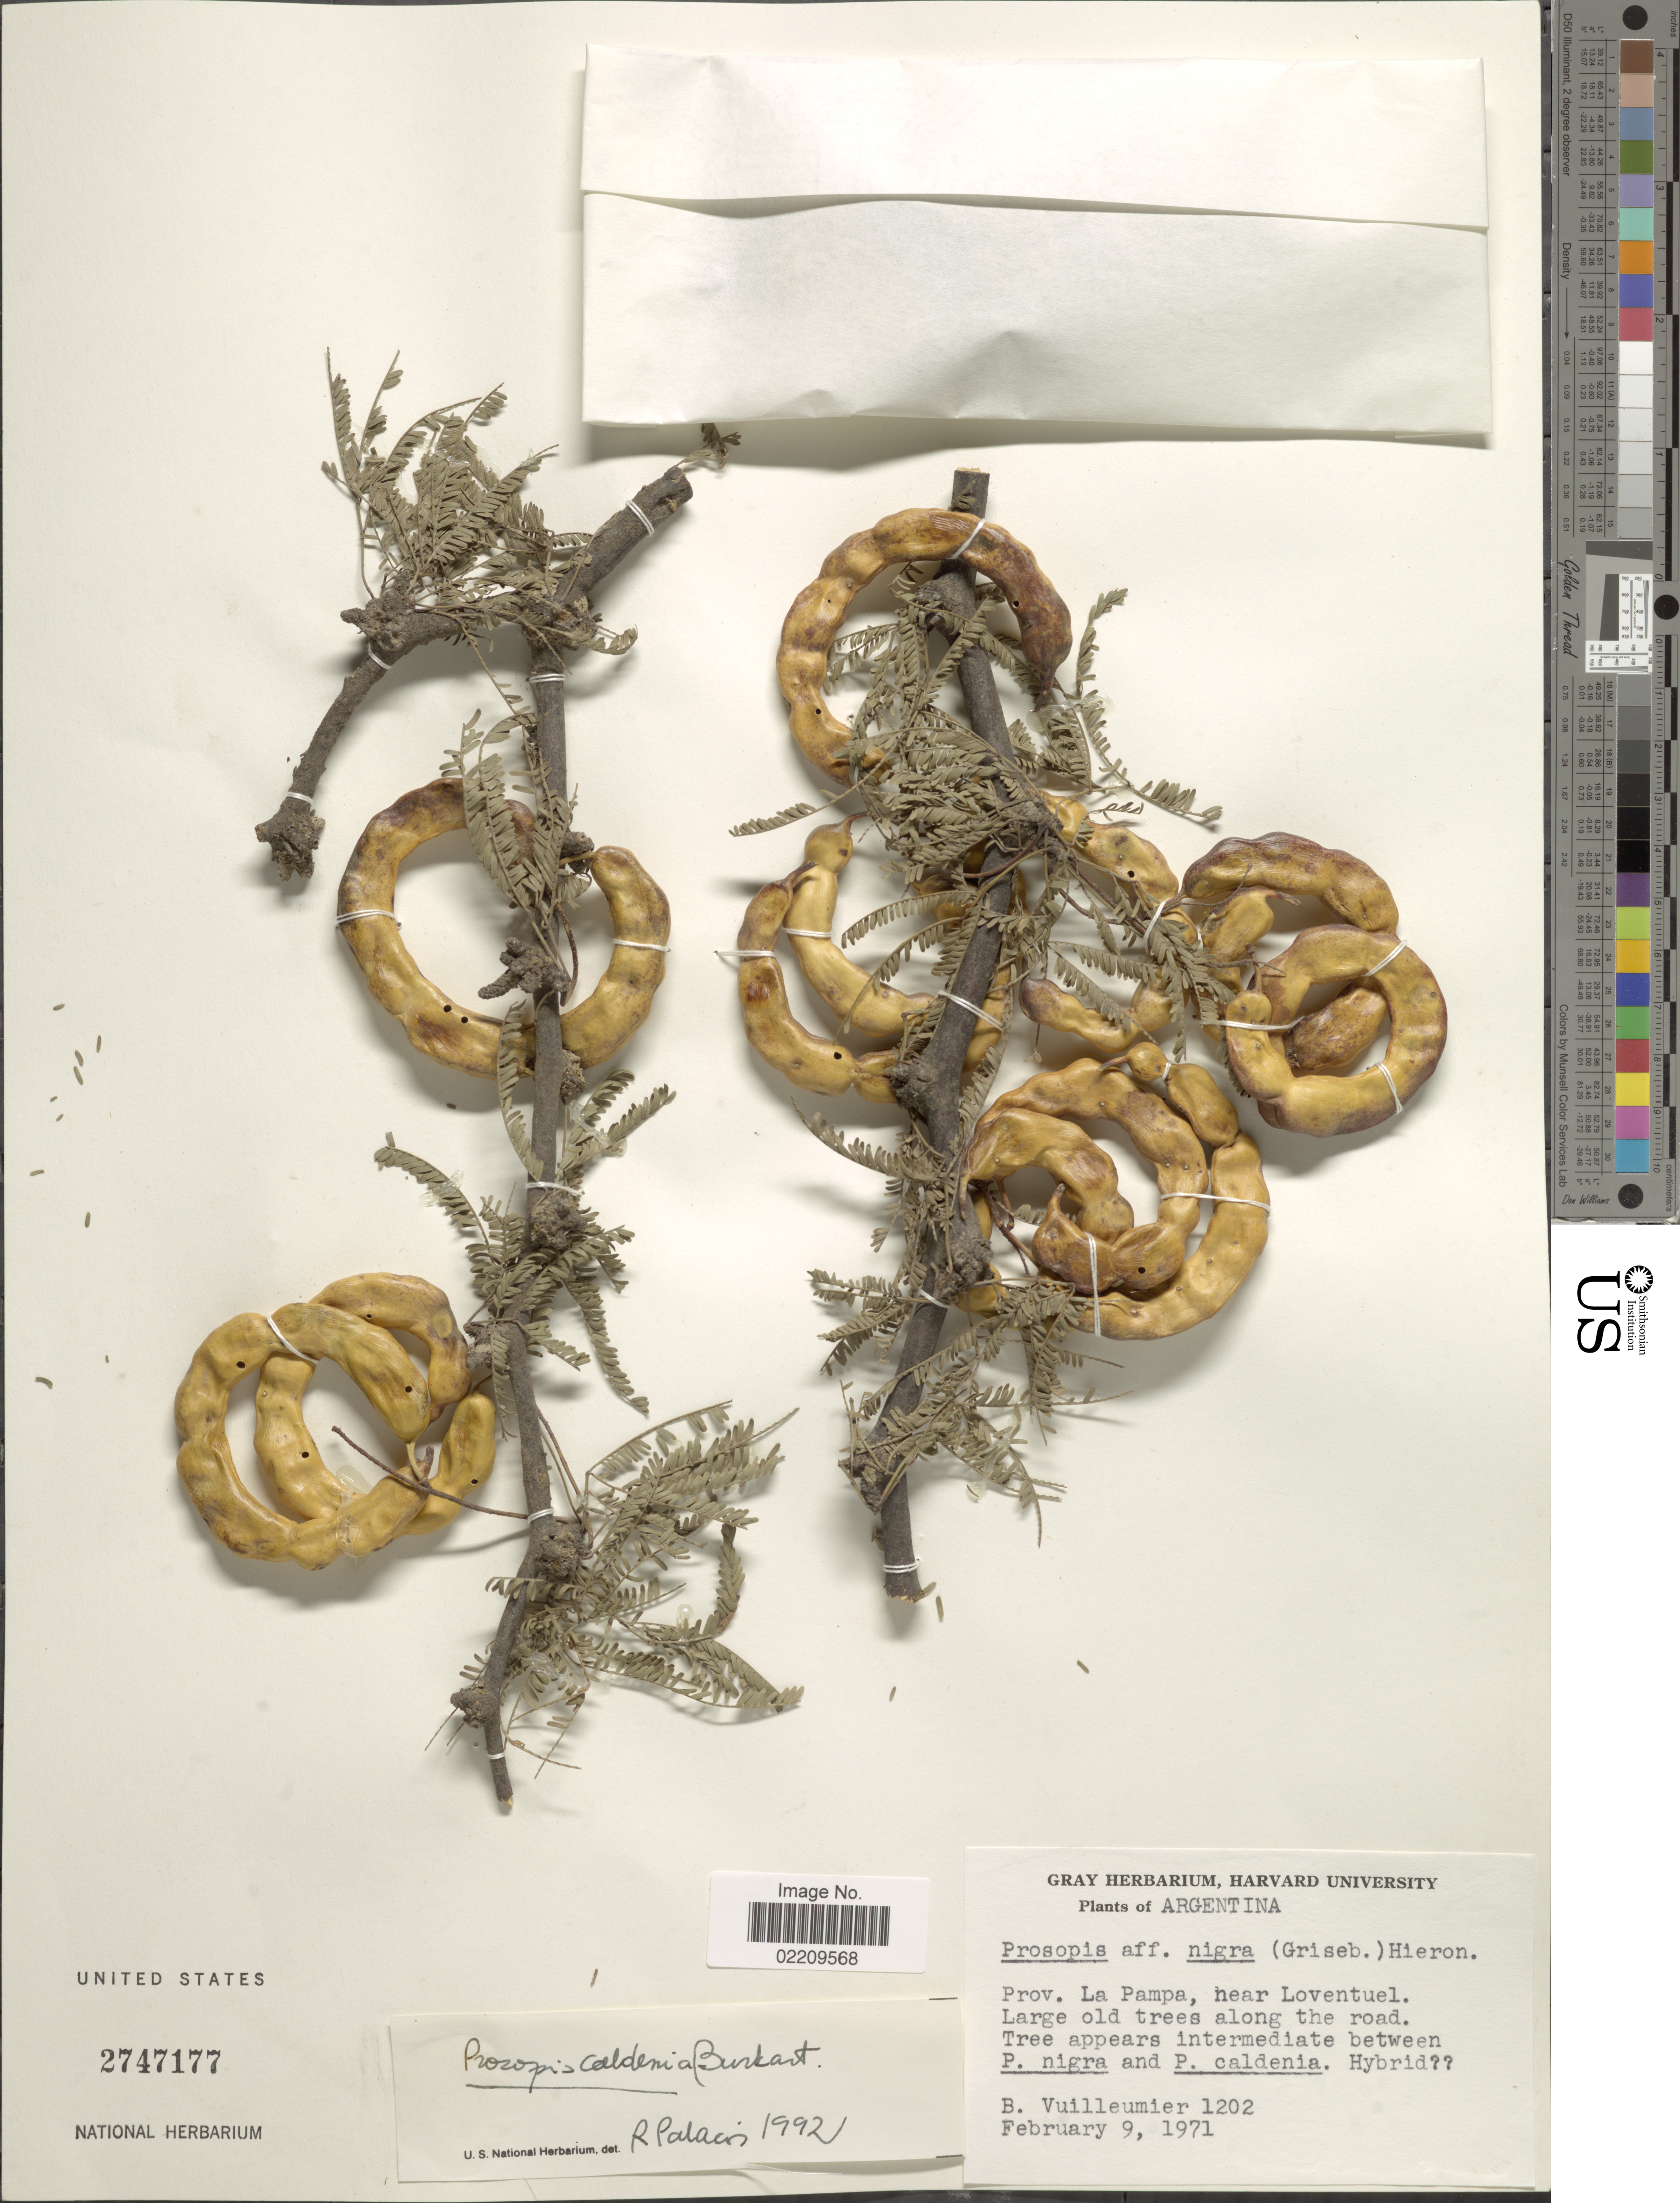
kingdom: Plantae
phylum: Tracheophyta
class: Magnoliopsida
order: Fabales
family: Fabaceae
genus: Neltuma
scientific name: Neltuma caldenia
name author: (Burkart) C. E. Hughes & G.P. Lewis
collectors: B. Vuilleumier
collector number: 1202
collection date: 1971-02-09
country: Argentina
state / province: La Pampa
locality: Near Loventuel. Large old trees along the road.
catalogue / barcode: US 2747177